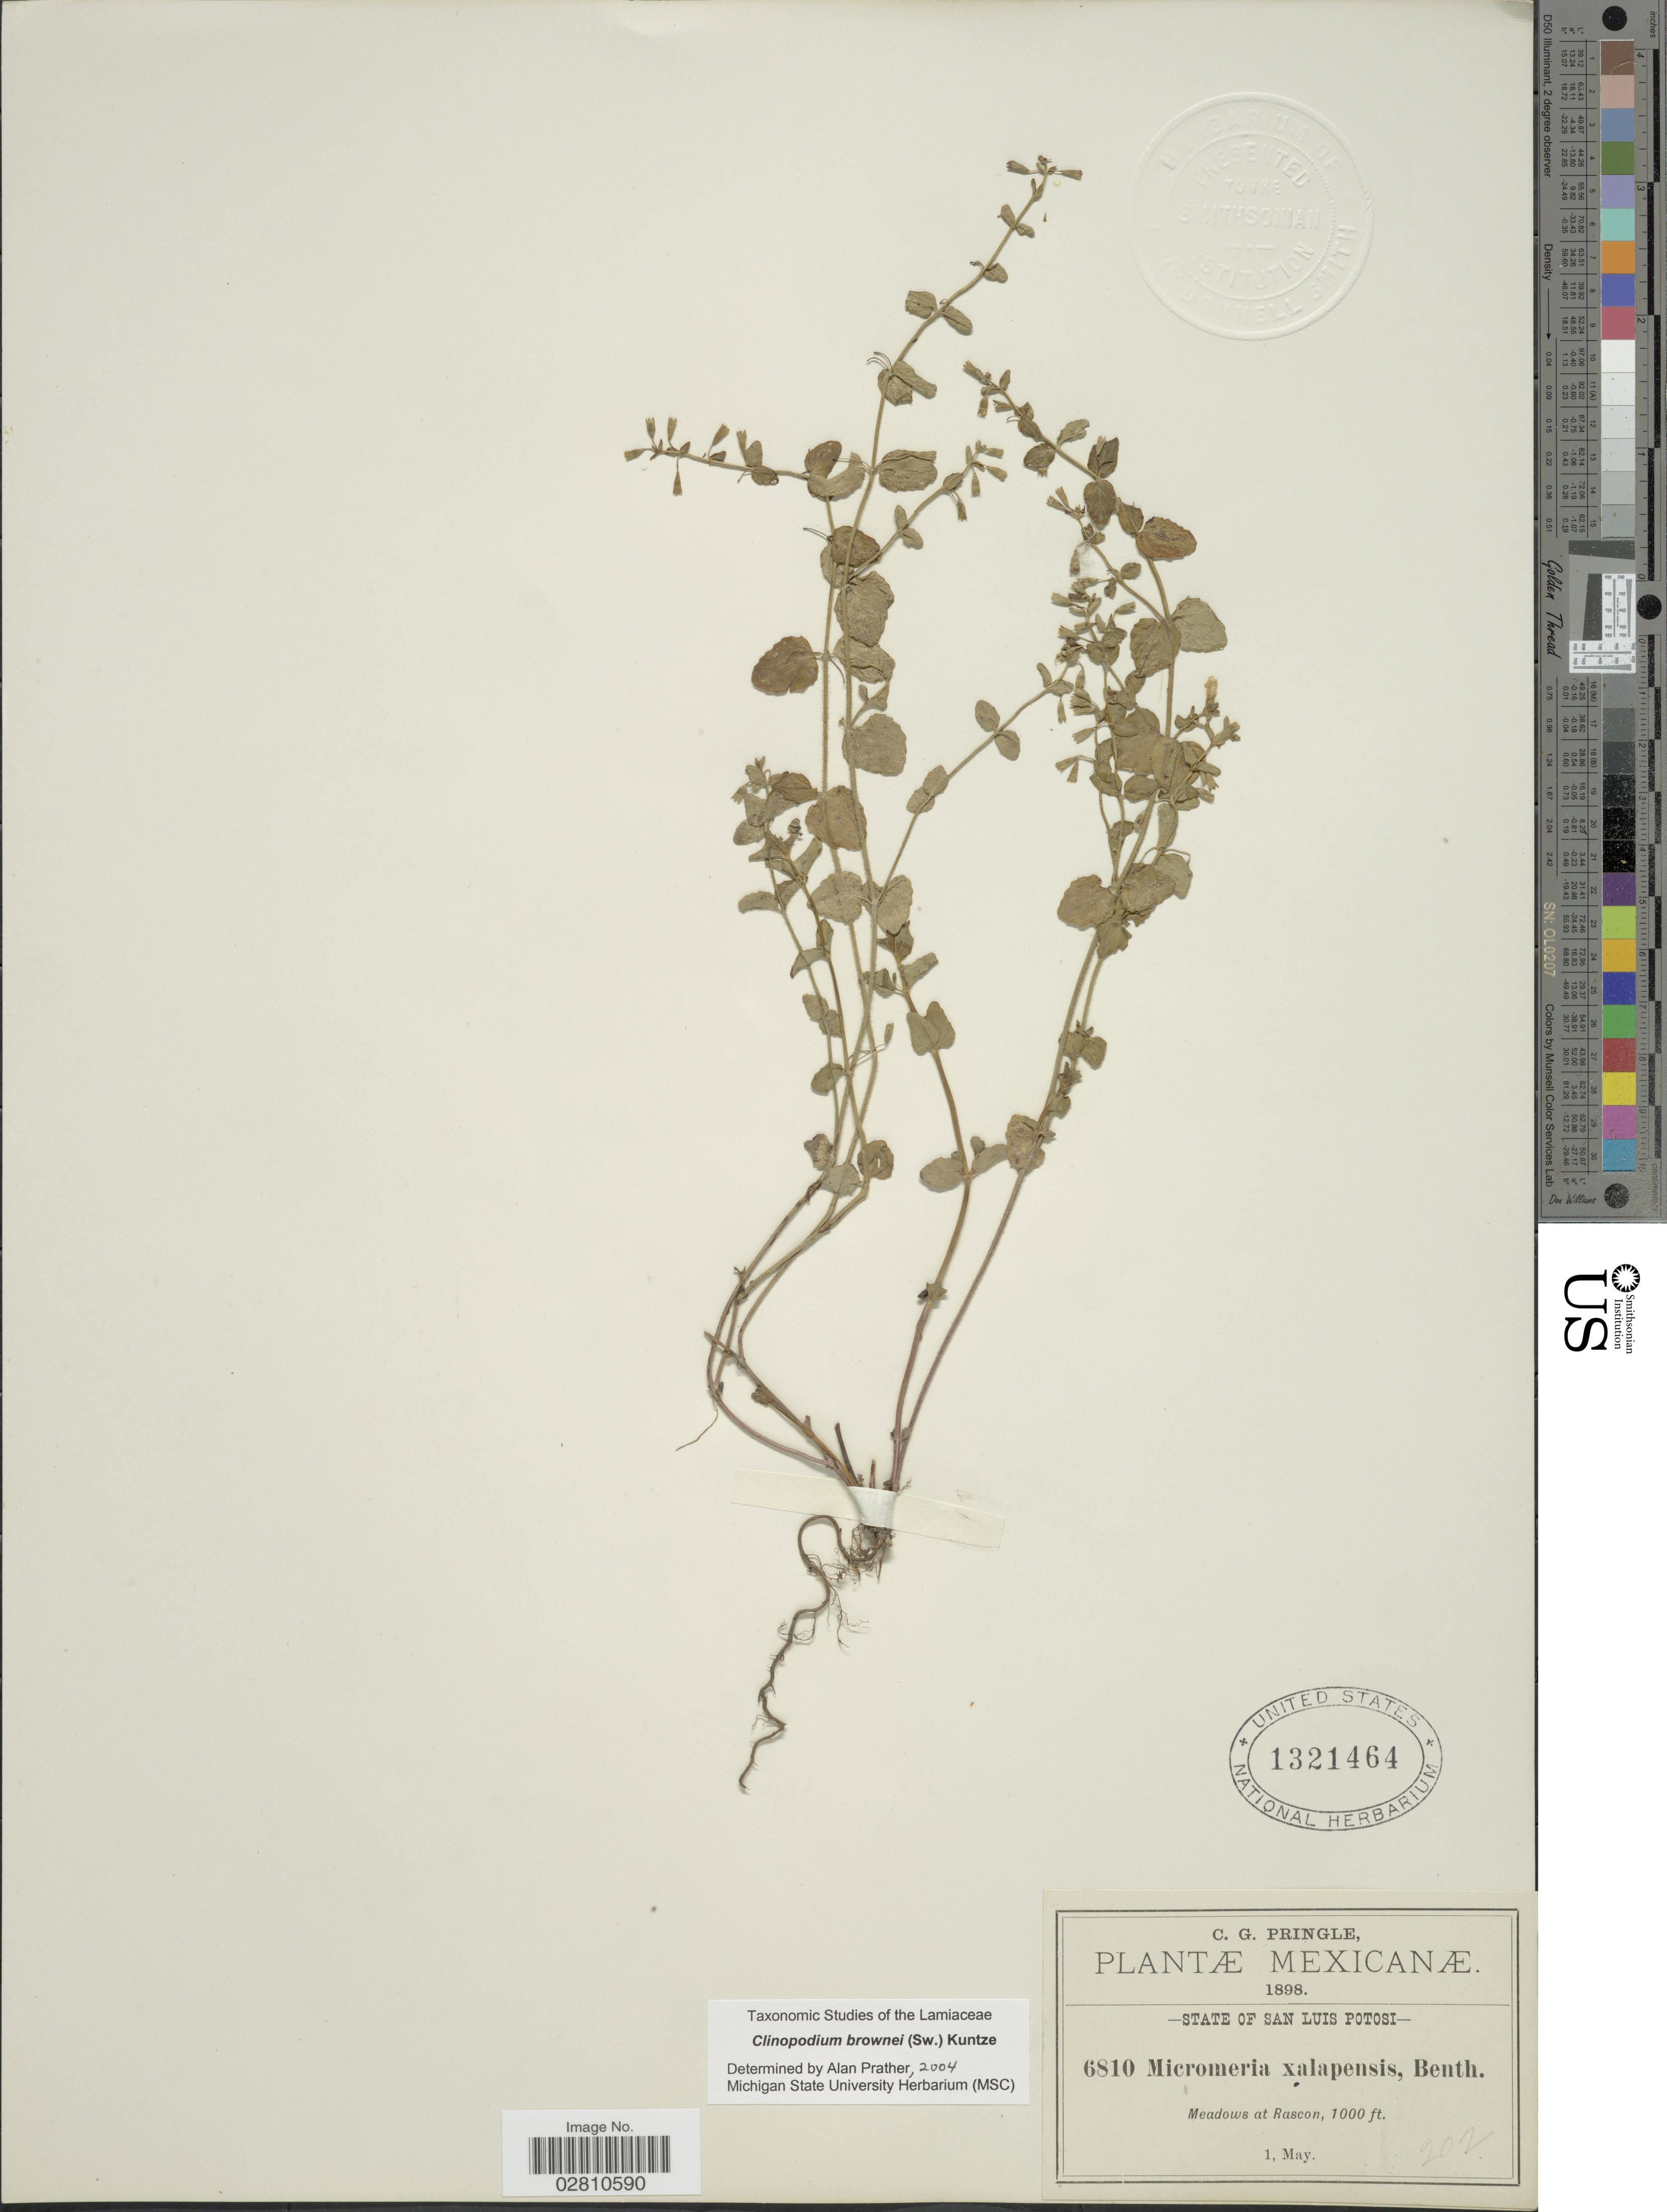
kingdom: Plantae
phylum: Tracheophyta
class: Magnoliopsida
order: Lamiales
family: Lamiaceae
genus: Clinopodium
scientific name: Clinopodium brownei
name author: (Sw.) Kuntze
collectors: C. G. Pringle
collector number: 6810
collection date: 1898-05-01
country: Mexico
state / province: San Luis Potosí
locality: Meadows at Rascon.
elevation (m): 305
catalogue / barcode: US 1321464